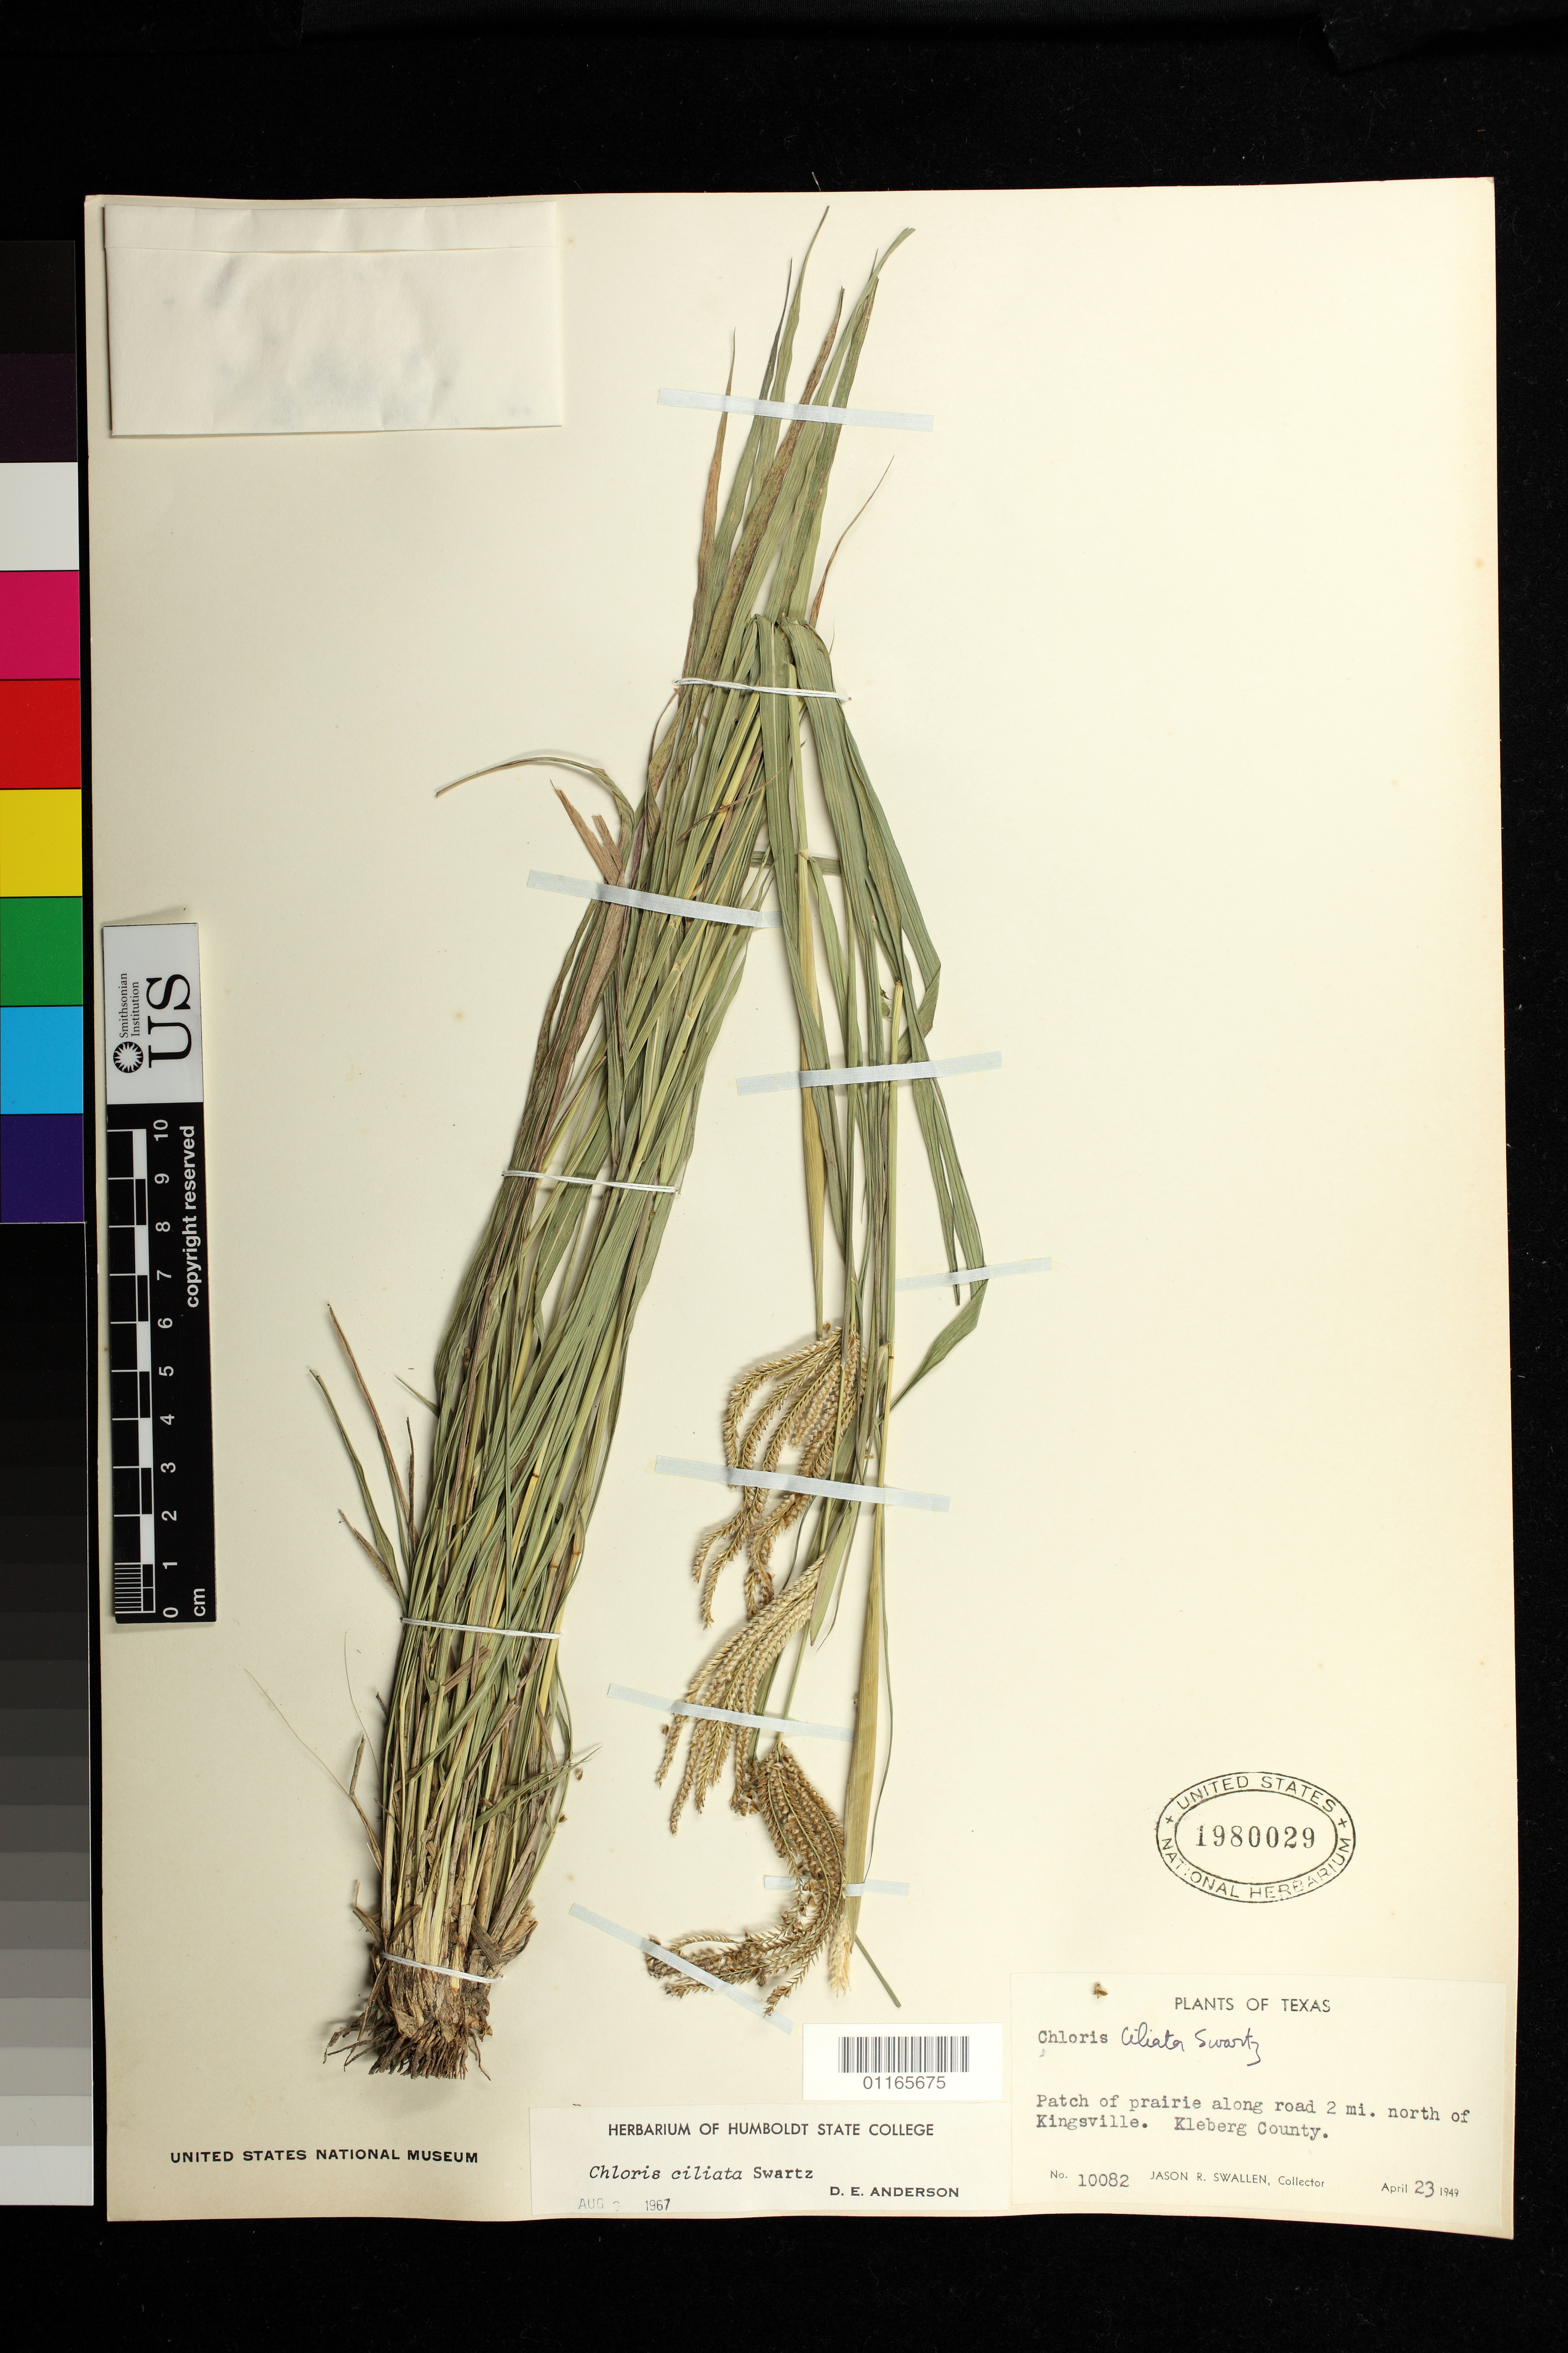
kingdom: Plantae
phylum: Tracheophyta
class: Liliopsida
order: Poales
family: Poaceae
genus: Chloris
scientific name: Chloris ciliata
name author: Sw.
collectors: J. R. Swallen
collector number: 10082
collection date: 1949-04-23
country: United States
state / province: Texas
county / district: Kleberg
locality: Along road 2 mi. north of Kingsville.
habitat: Patch of prairie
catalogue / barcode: US 1980029